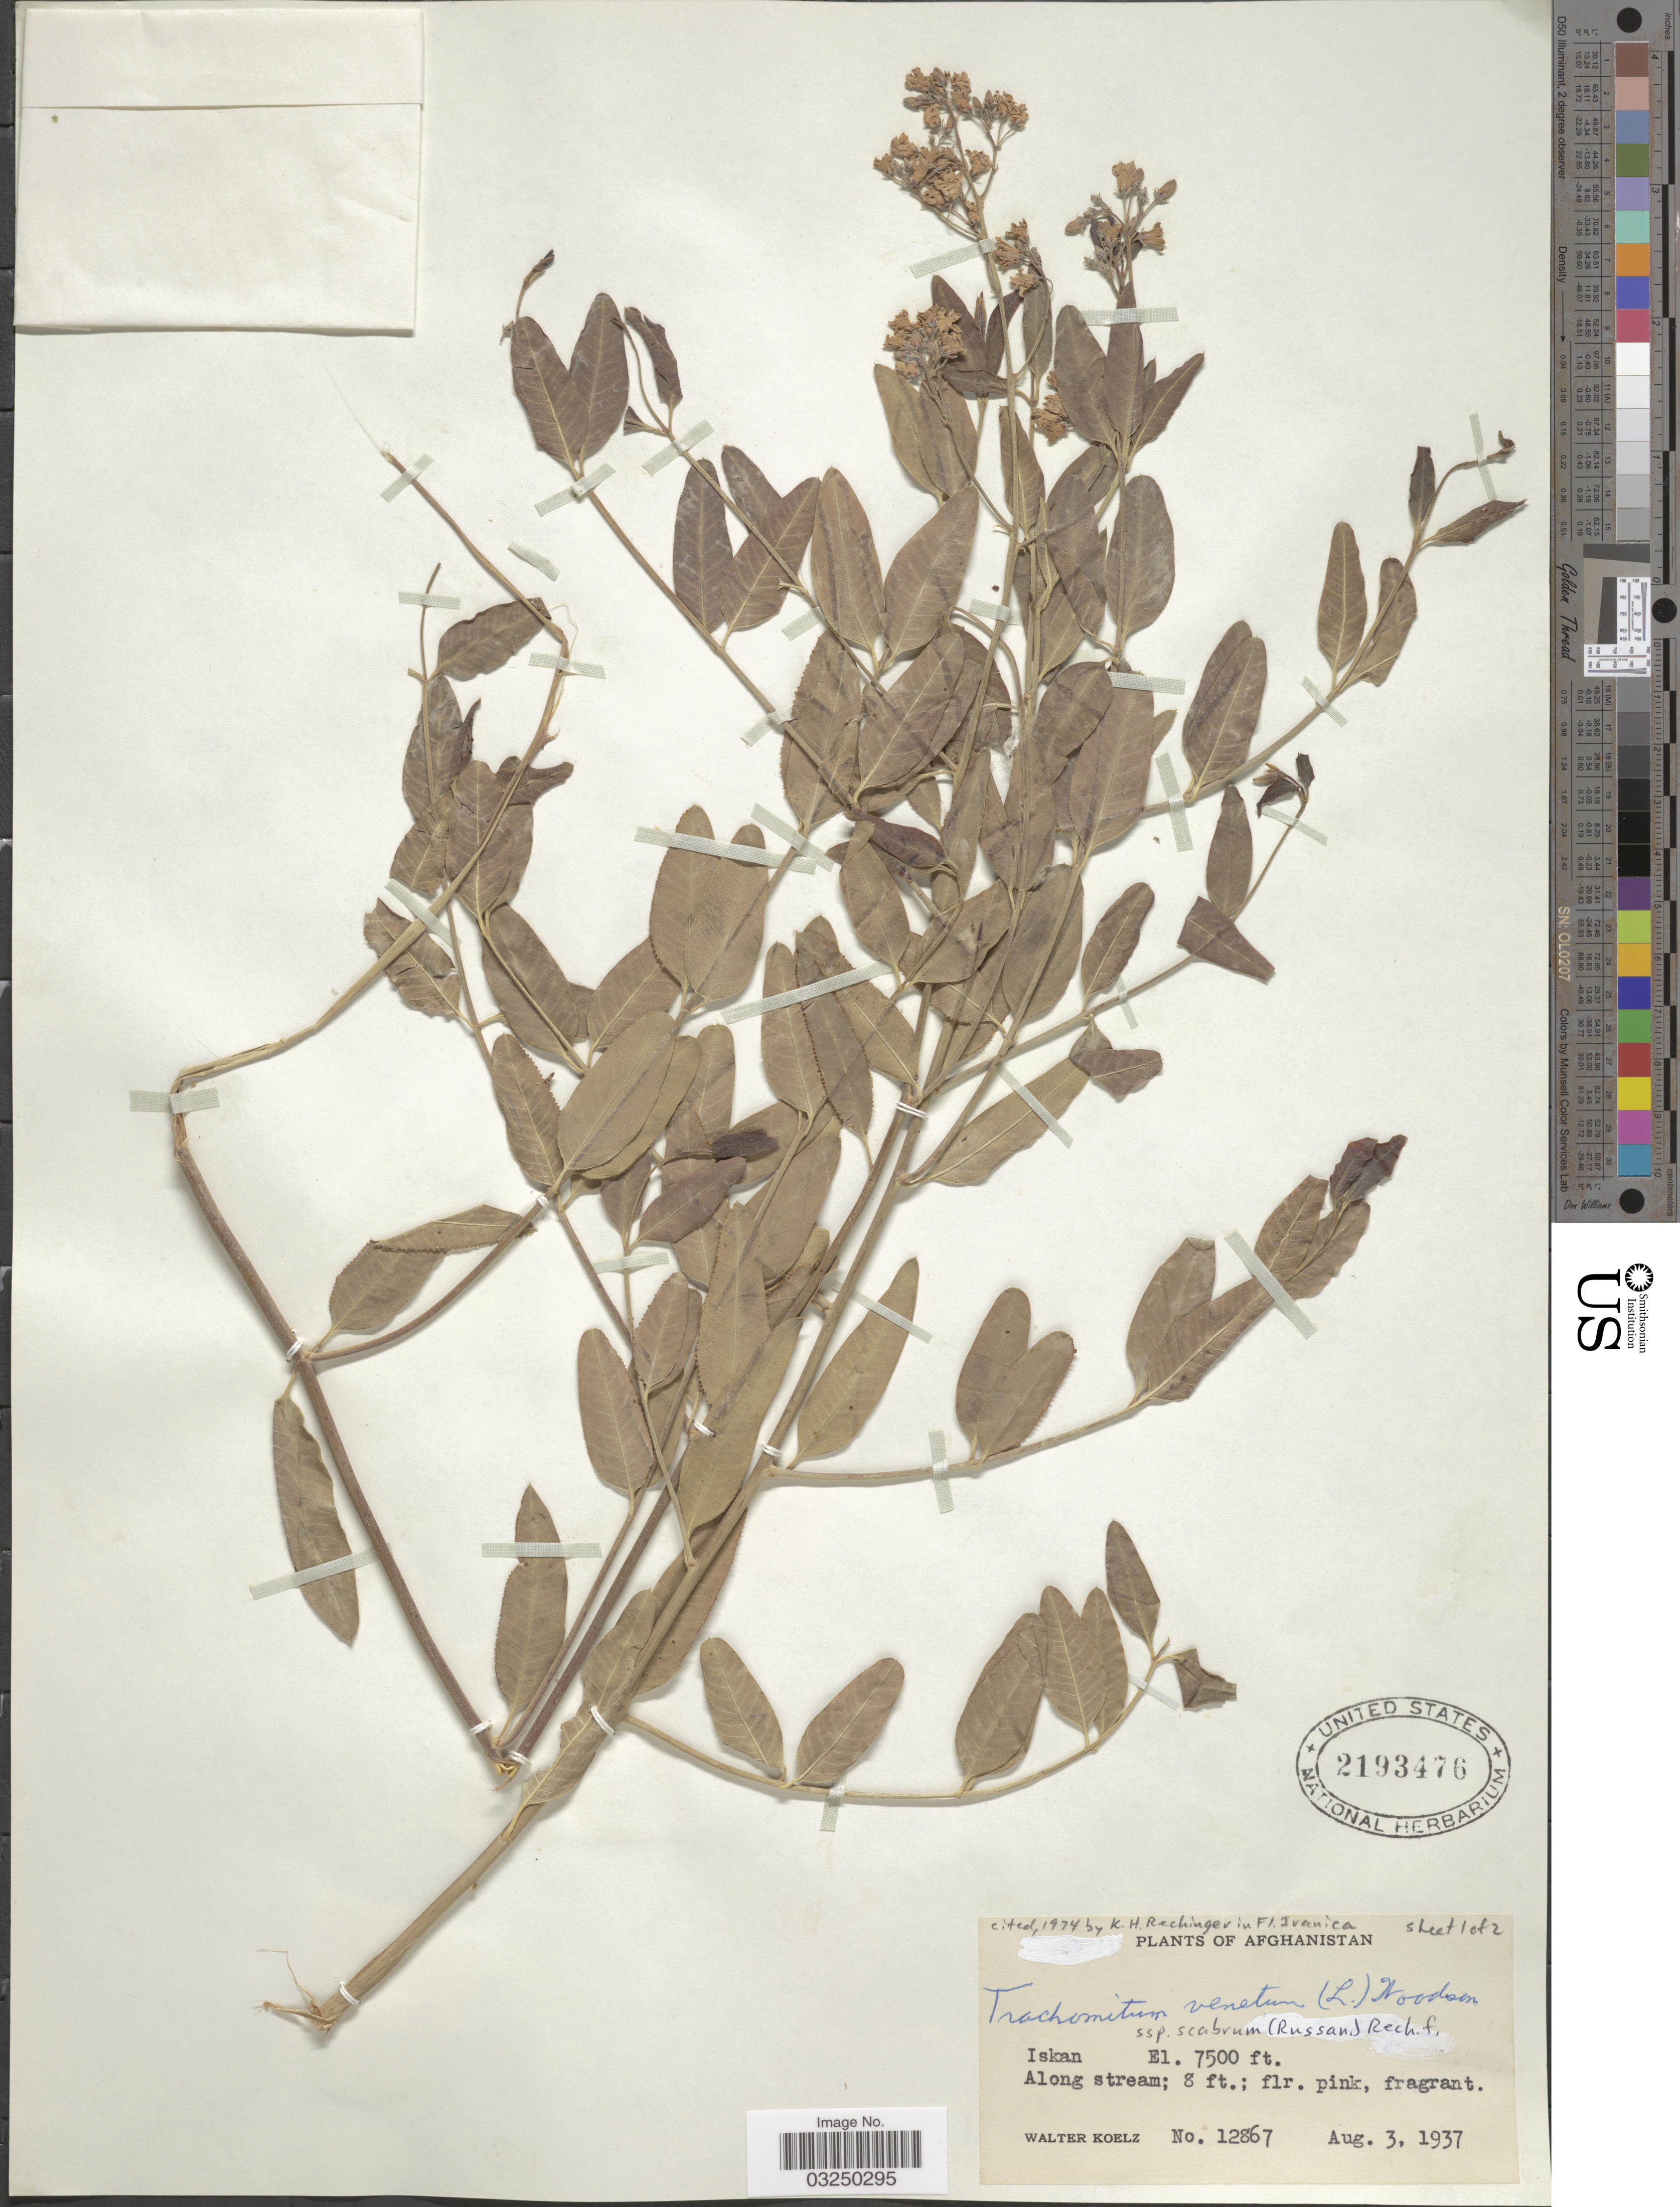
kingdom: Plantae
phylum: Tracheophyta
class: Magnoliopsida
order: Gentianales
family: Apocynaceae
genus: Trachomitum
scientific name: Trachomitum venetum subsp. scabrum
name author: (Russanov) Rech. f.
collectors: W. N. Koelz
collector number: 12867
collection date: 1937-08-03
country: Afghanistan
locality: Iskan.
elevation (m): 2286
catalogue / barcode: US 2193476